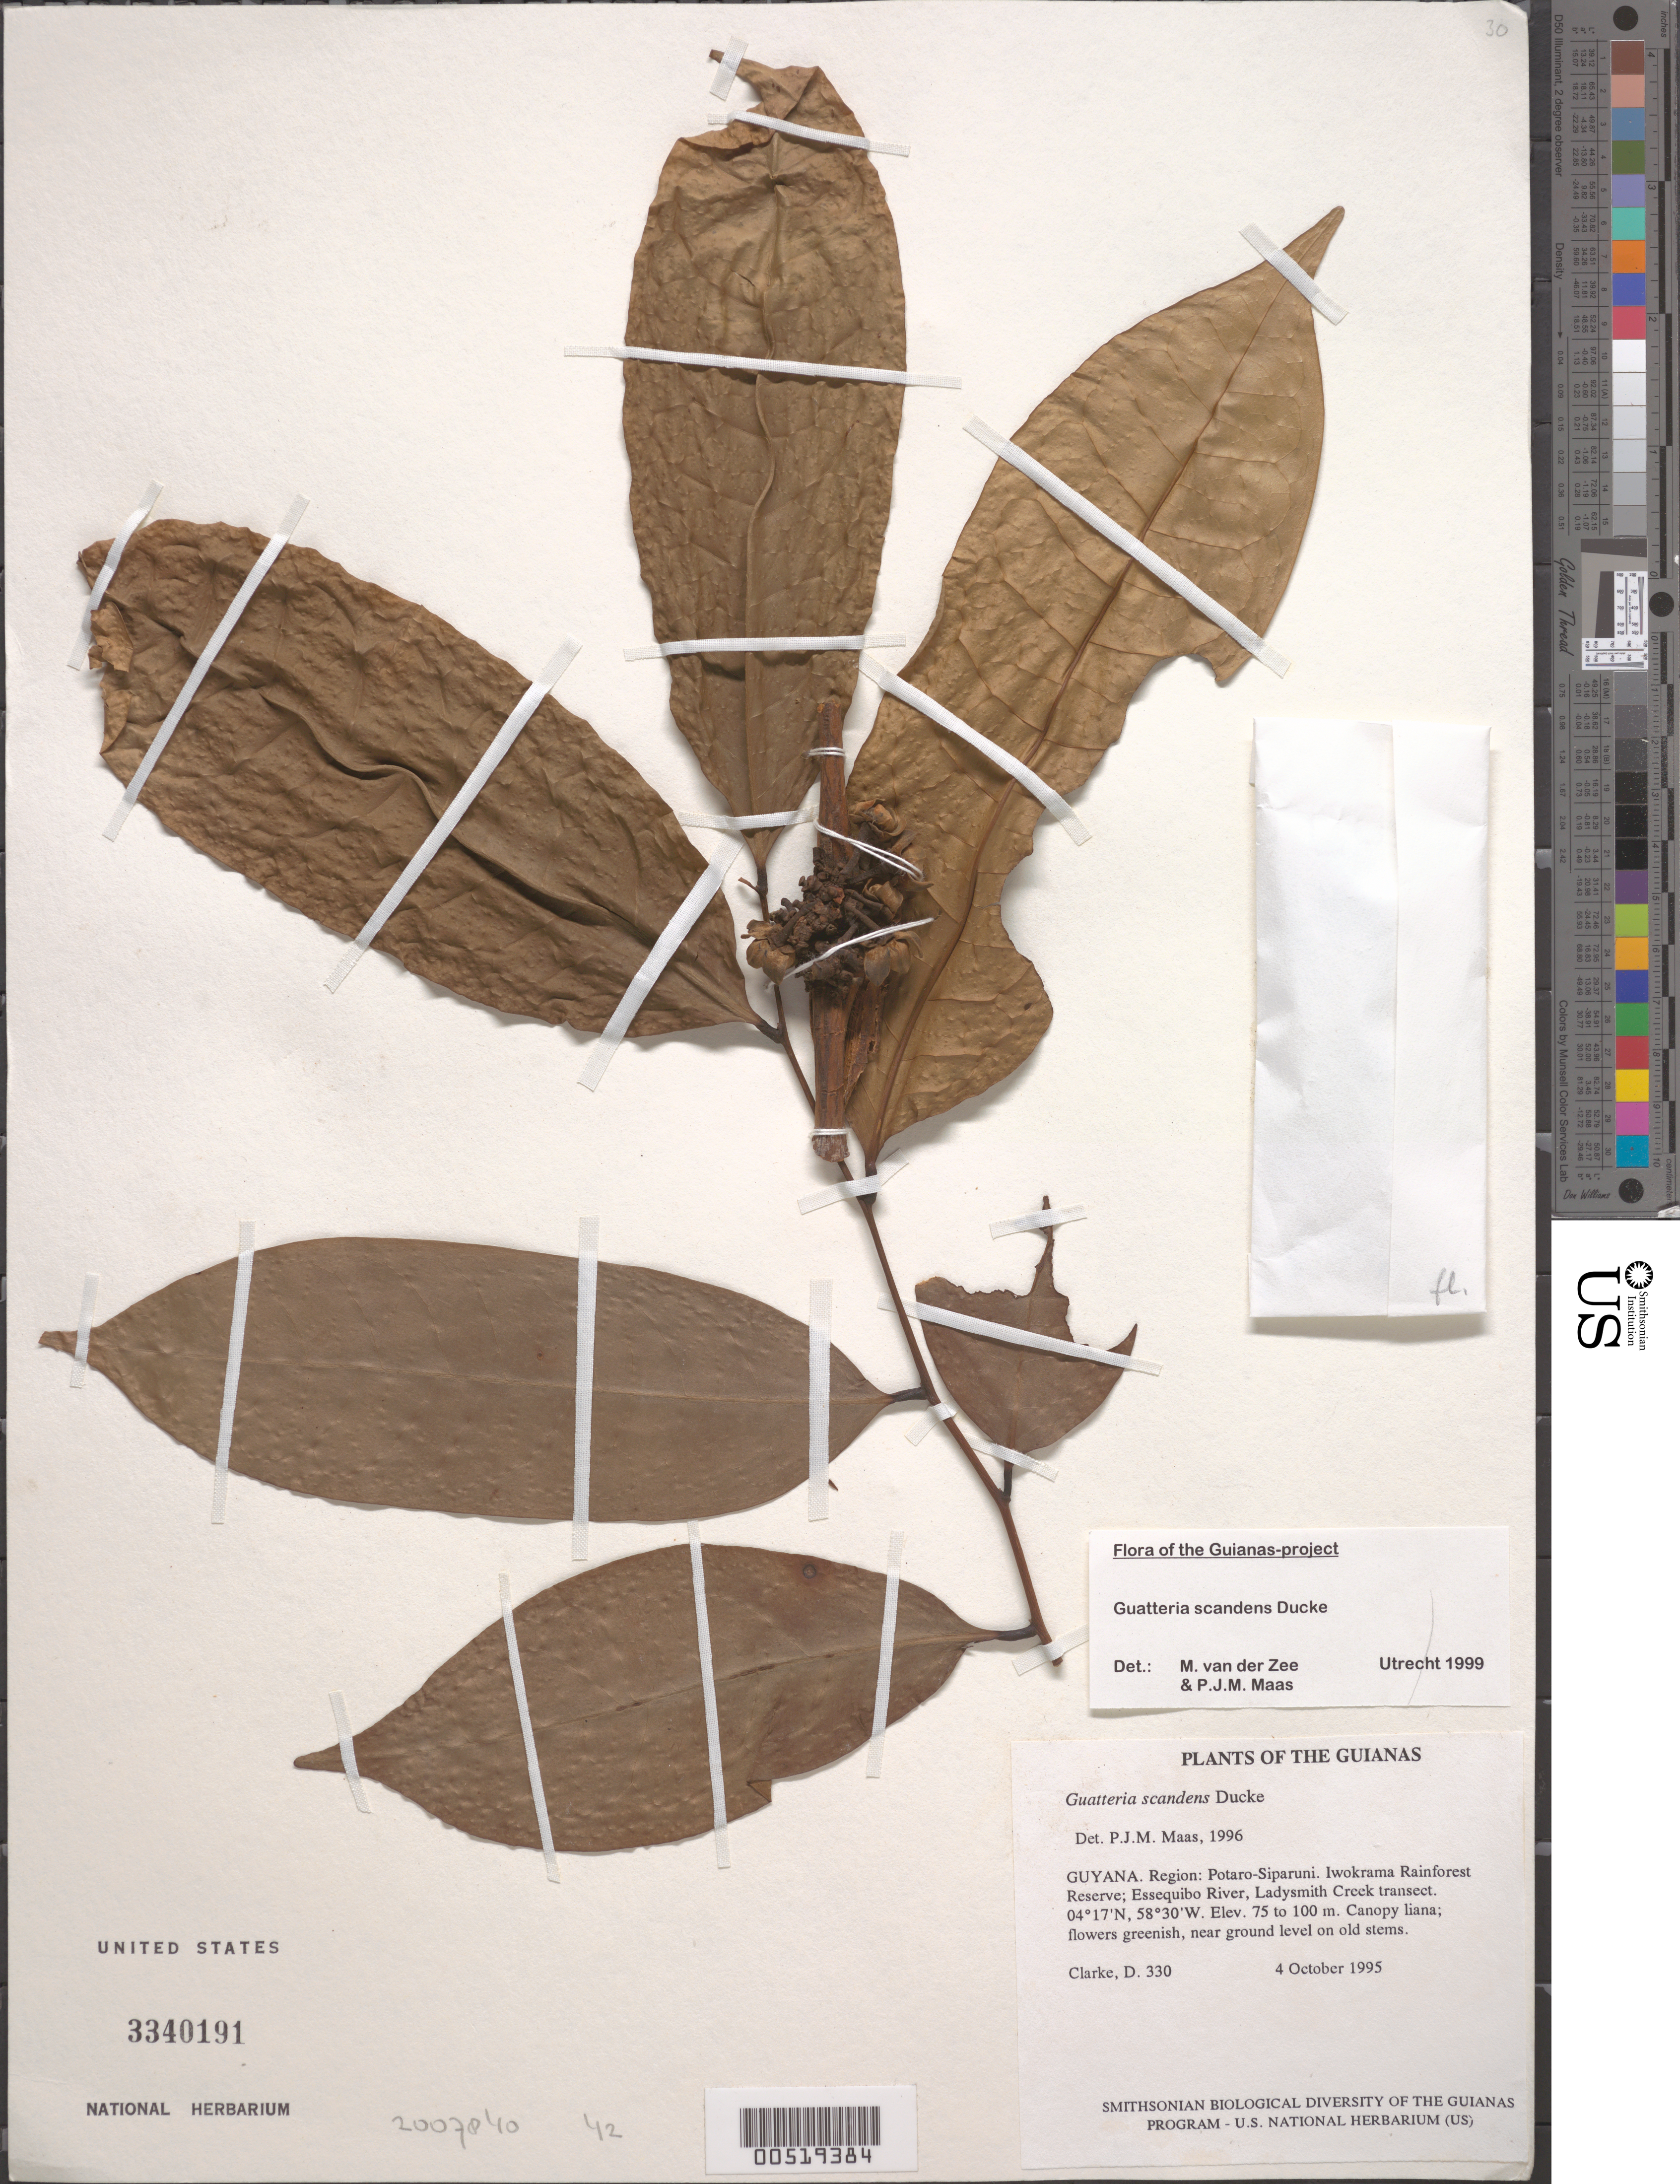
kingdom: Plantae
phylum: Tracheophyta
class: Magnoliopsida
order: Magnoliales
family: Annonaceae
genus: Guatteria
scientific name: Guatteria scandens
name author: Ducke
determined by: van der Zee, M.; Maas, P. J.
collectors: H. D. Clarke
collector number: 330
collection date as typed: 4 October 1995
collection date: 1995-10-04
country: Guyana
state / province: Potaro-Siparuni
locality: Iwokrama Rainforest Reserve; Essequibo River, Ladysmith Creek transect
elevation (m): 75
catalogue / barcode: US 3340191